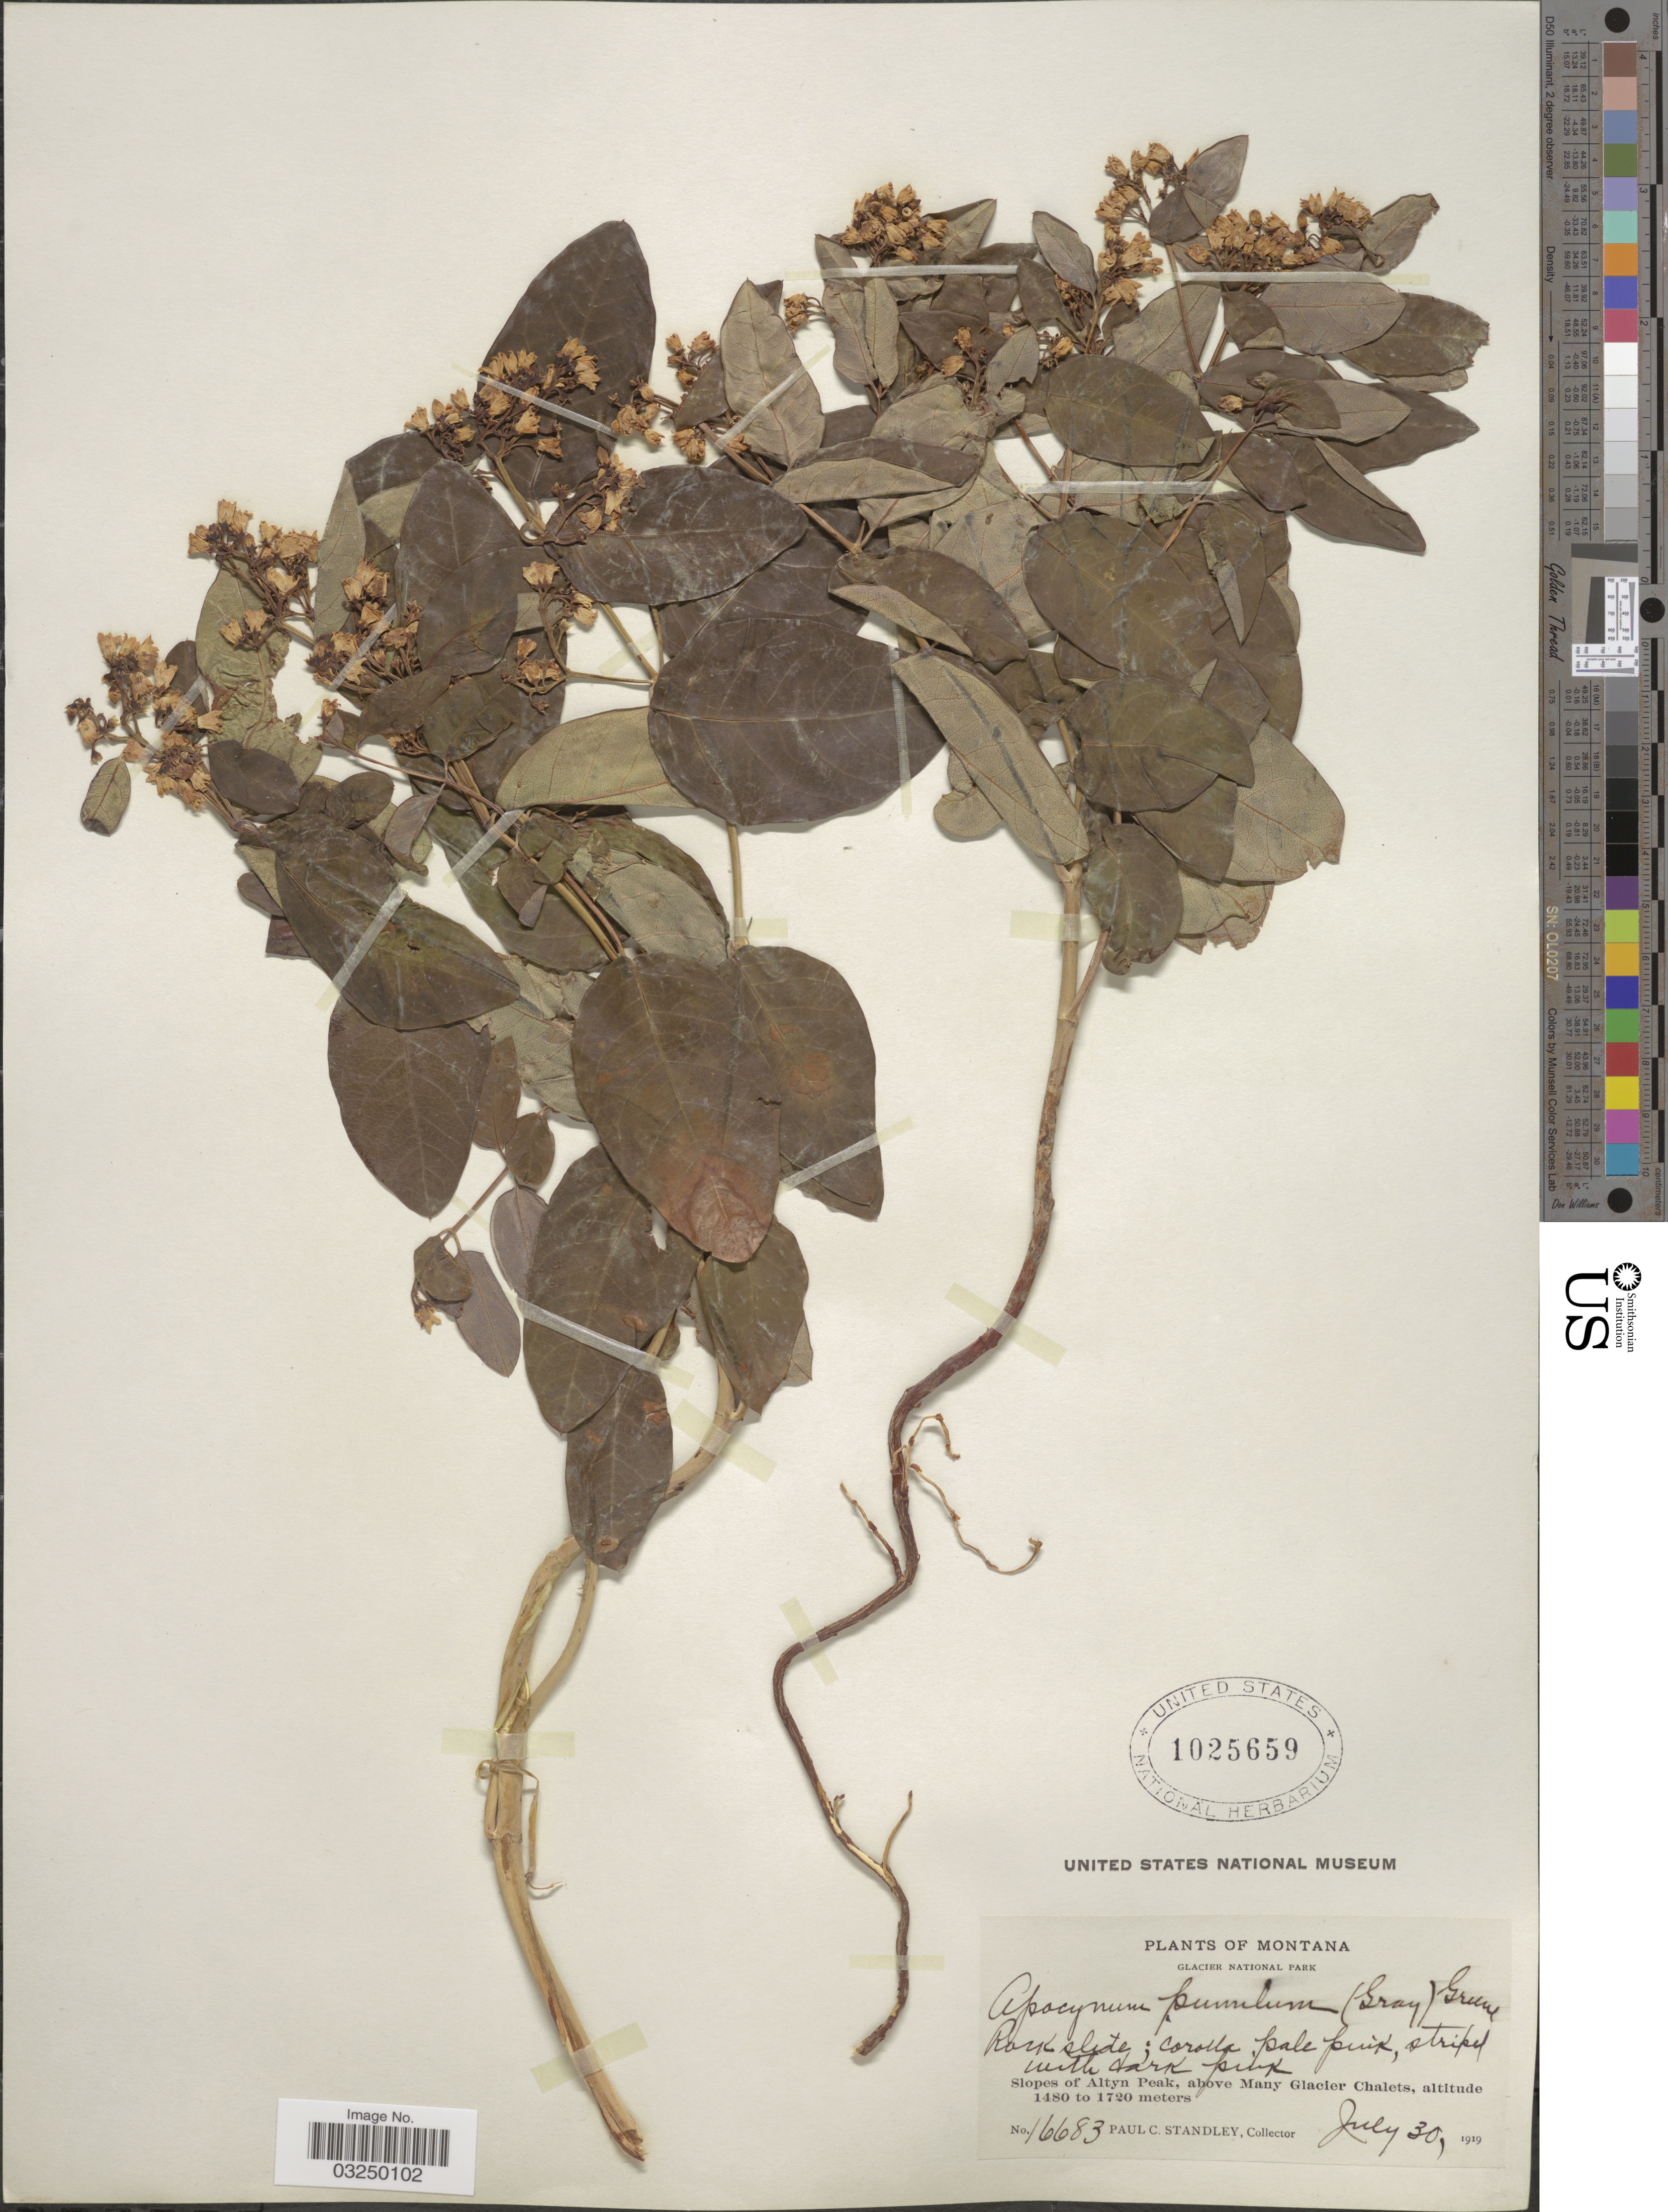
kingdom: Plantae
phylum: Tracheophyta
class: Magnoliopsida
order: Gentianales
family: Apocynaceae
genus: Apocynum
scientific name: Apocynum pumilum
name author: (A. Gray) Greene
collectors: P. C. Standley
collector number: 16683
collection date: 1919-07-30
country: United States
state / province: Montana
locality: Glacier National Park. Rock slide. Slopes of Altyn Peak, above Many Glacier Chalets.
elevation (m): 1480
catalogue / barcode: US 1025659